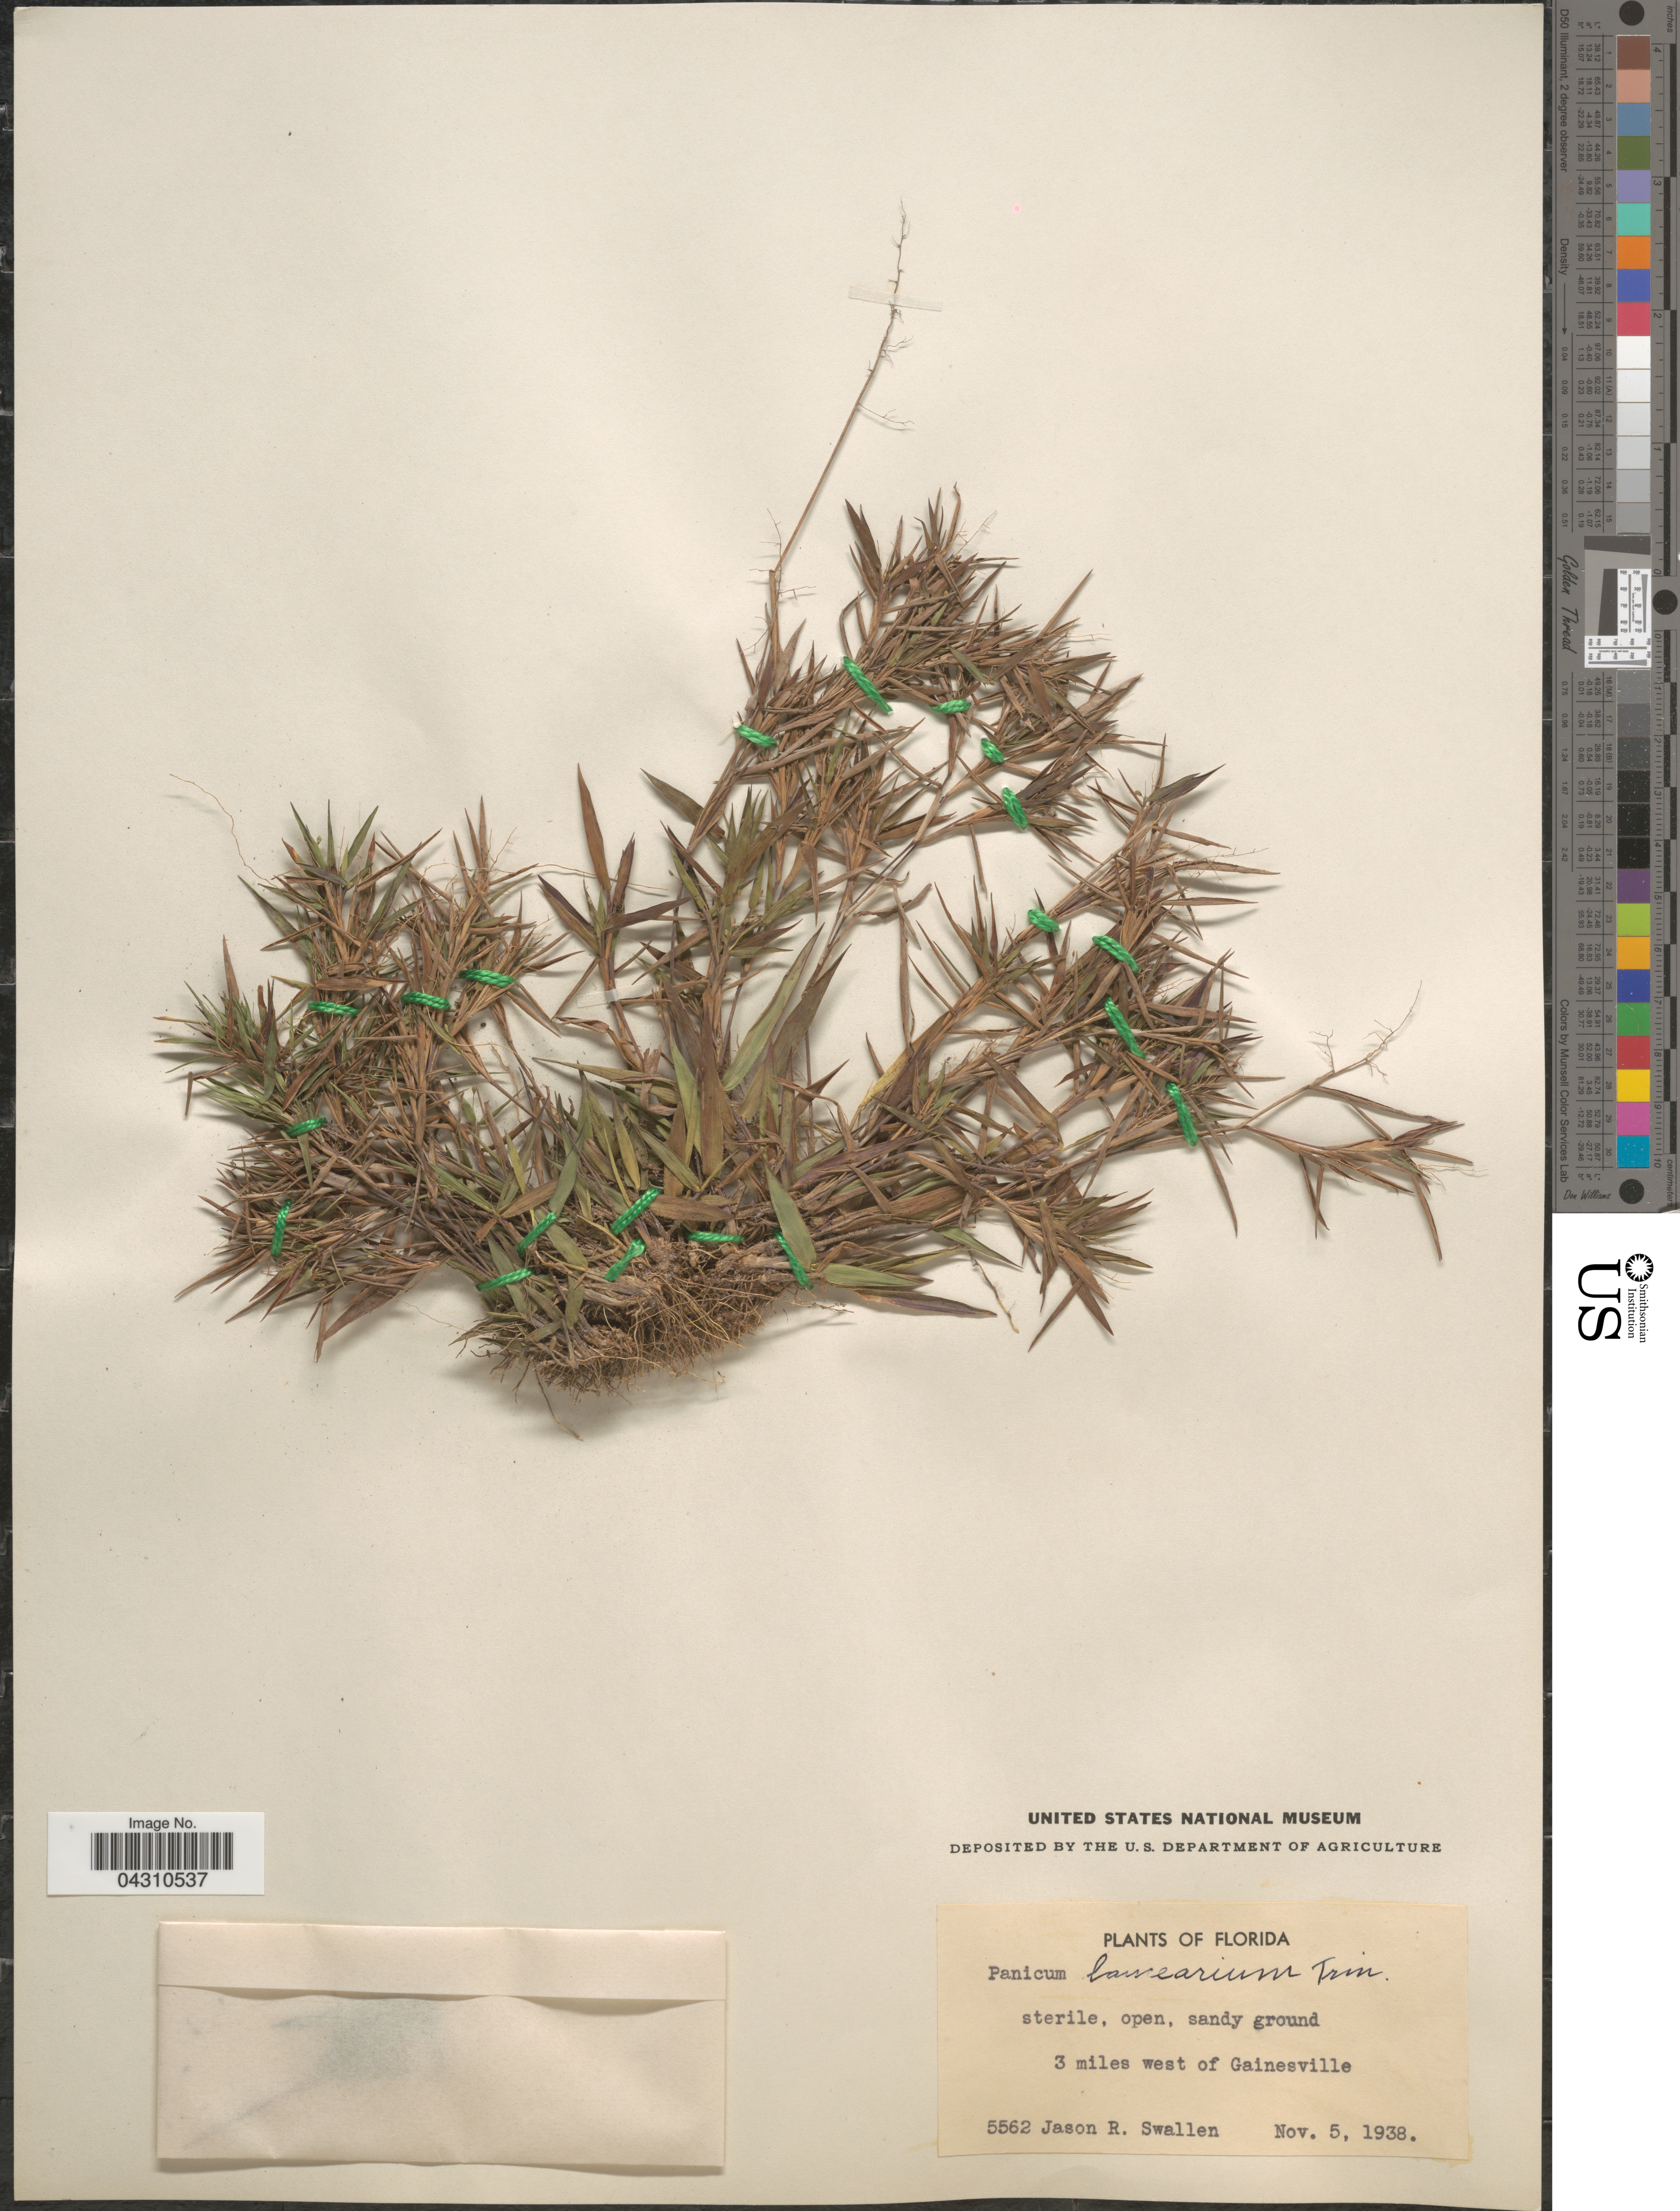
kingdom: Plantae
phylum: Tracheophyta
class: Liliopsida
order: Poales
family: Poaceae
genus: Dichanthelium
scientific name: Dichanthelium portoricense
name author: (Desv. ex Ham.) B.F. Hansen & Wunderlin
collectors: J. R. Swallen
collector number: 5562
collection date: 1938-11-05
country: United States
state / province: Florida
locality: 3 miles west of Gainesville.